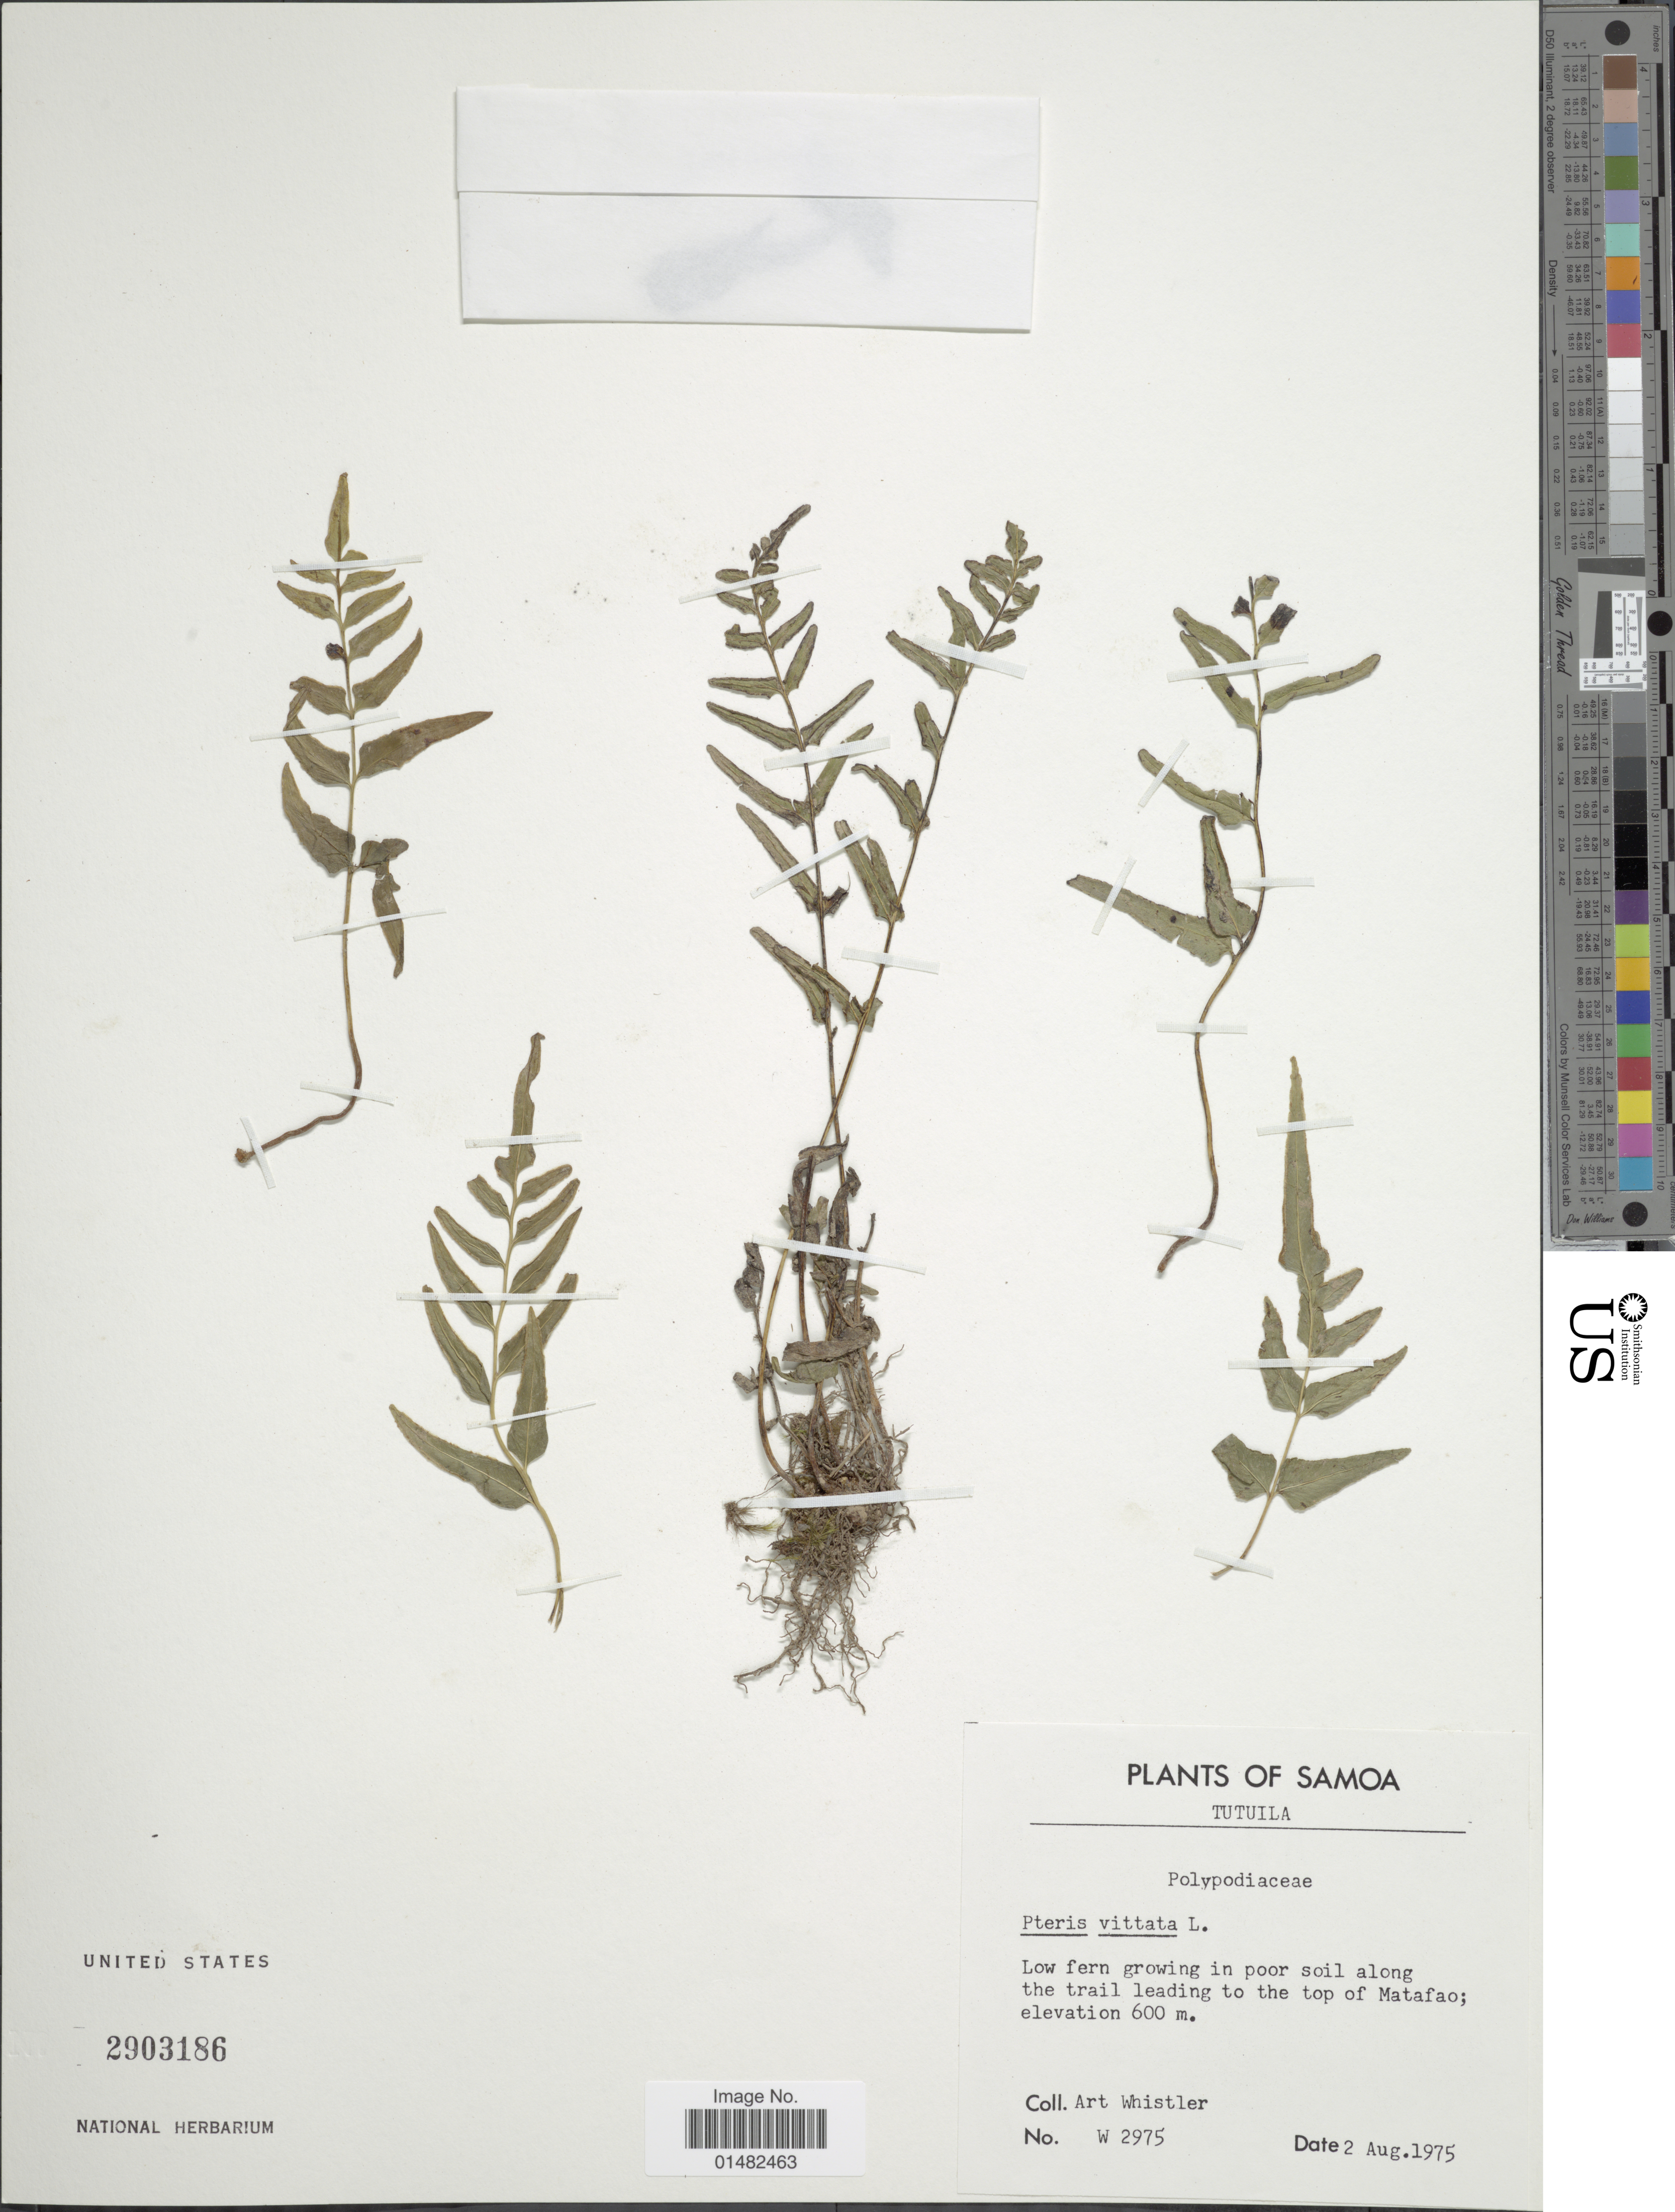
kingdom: Plantae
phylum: Tracheophyta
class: Polypodiopsida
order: Polypodiales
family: Pteridaceae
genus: Pteris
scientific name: Pteris vittata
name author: L.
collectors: A. Whistler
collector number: W 2975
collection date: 1975-08-02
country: American Samoa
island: Tutuila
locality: Low fern growing in poor soil along the trail leading to the top of Matafao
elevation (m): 600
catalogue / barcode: US 2903186